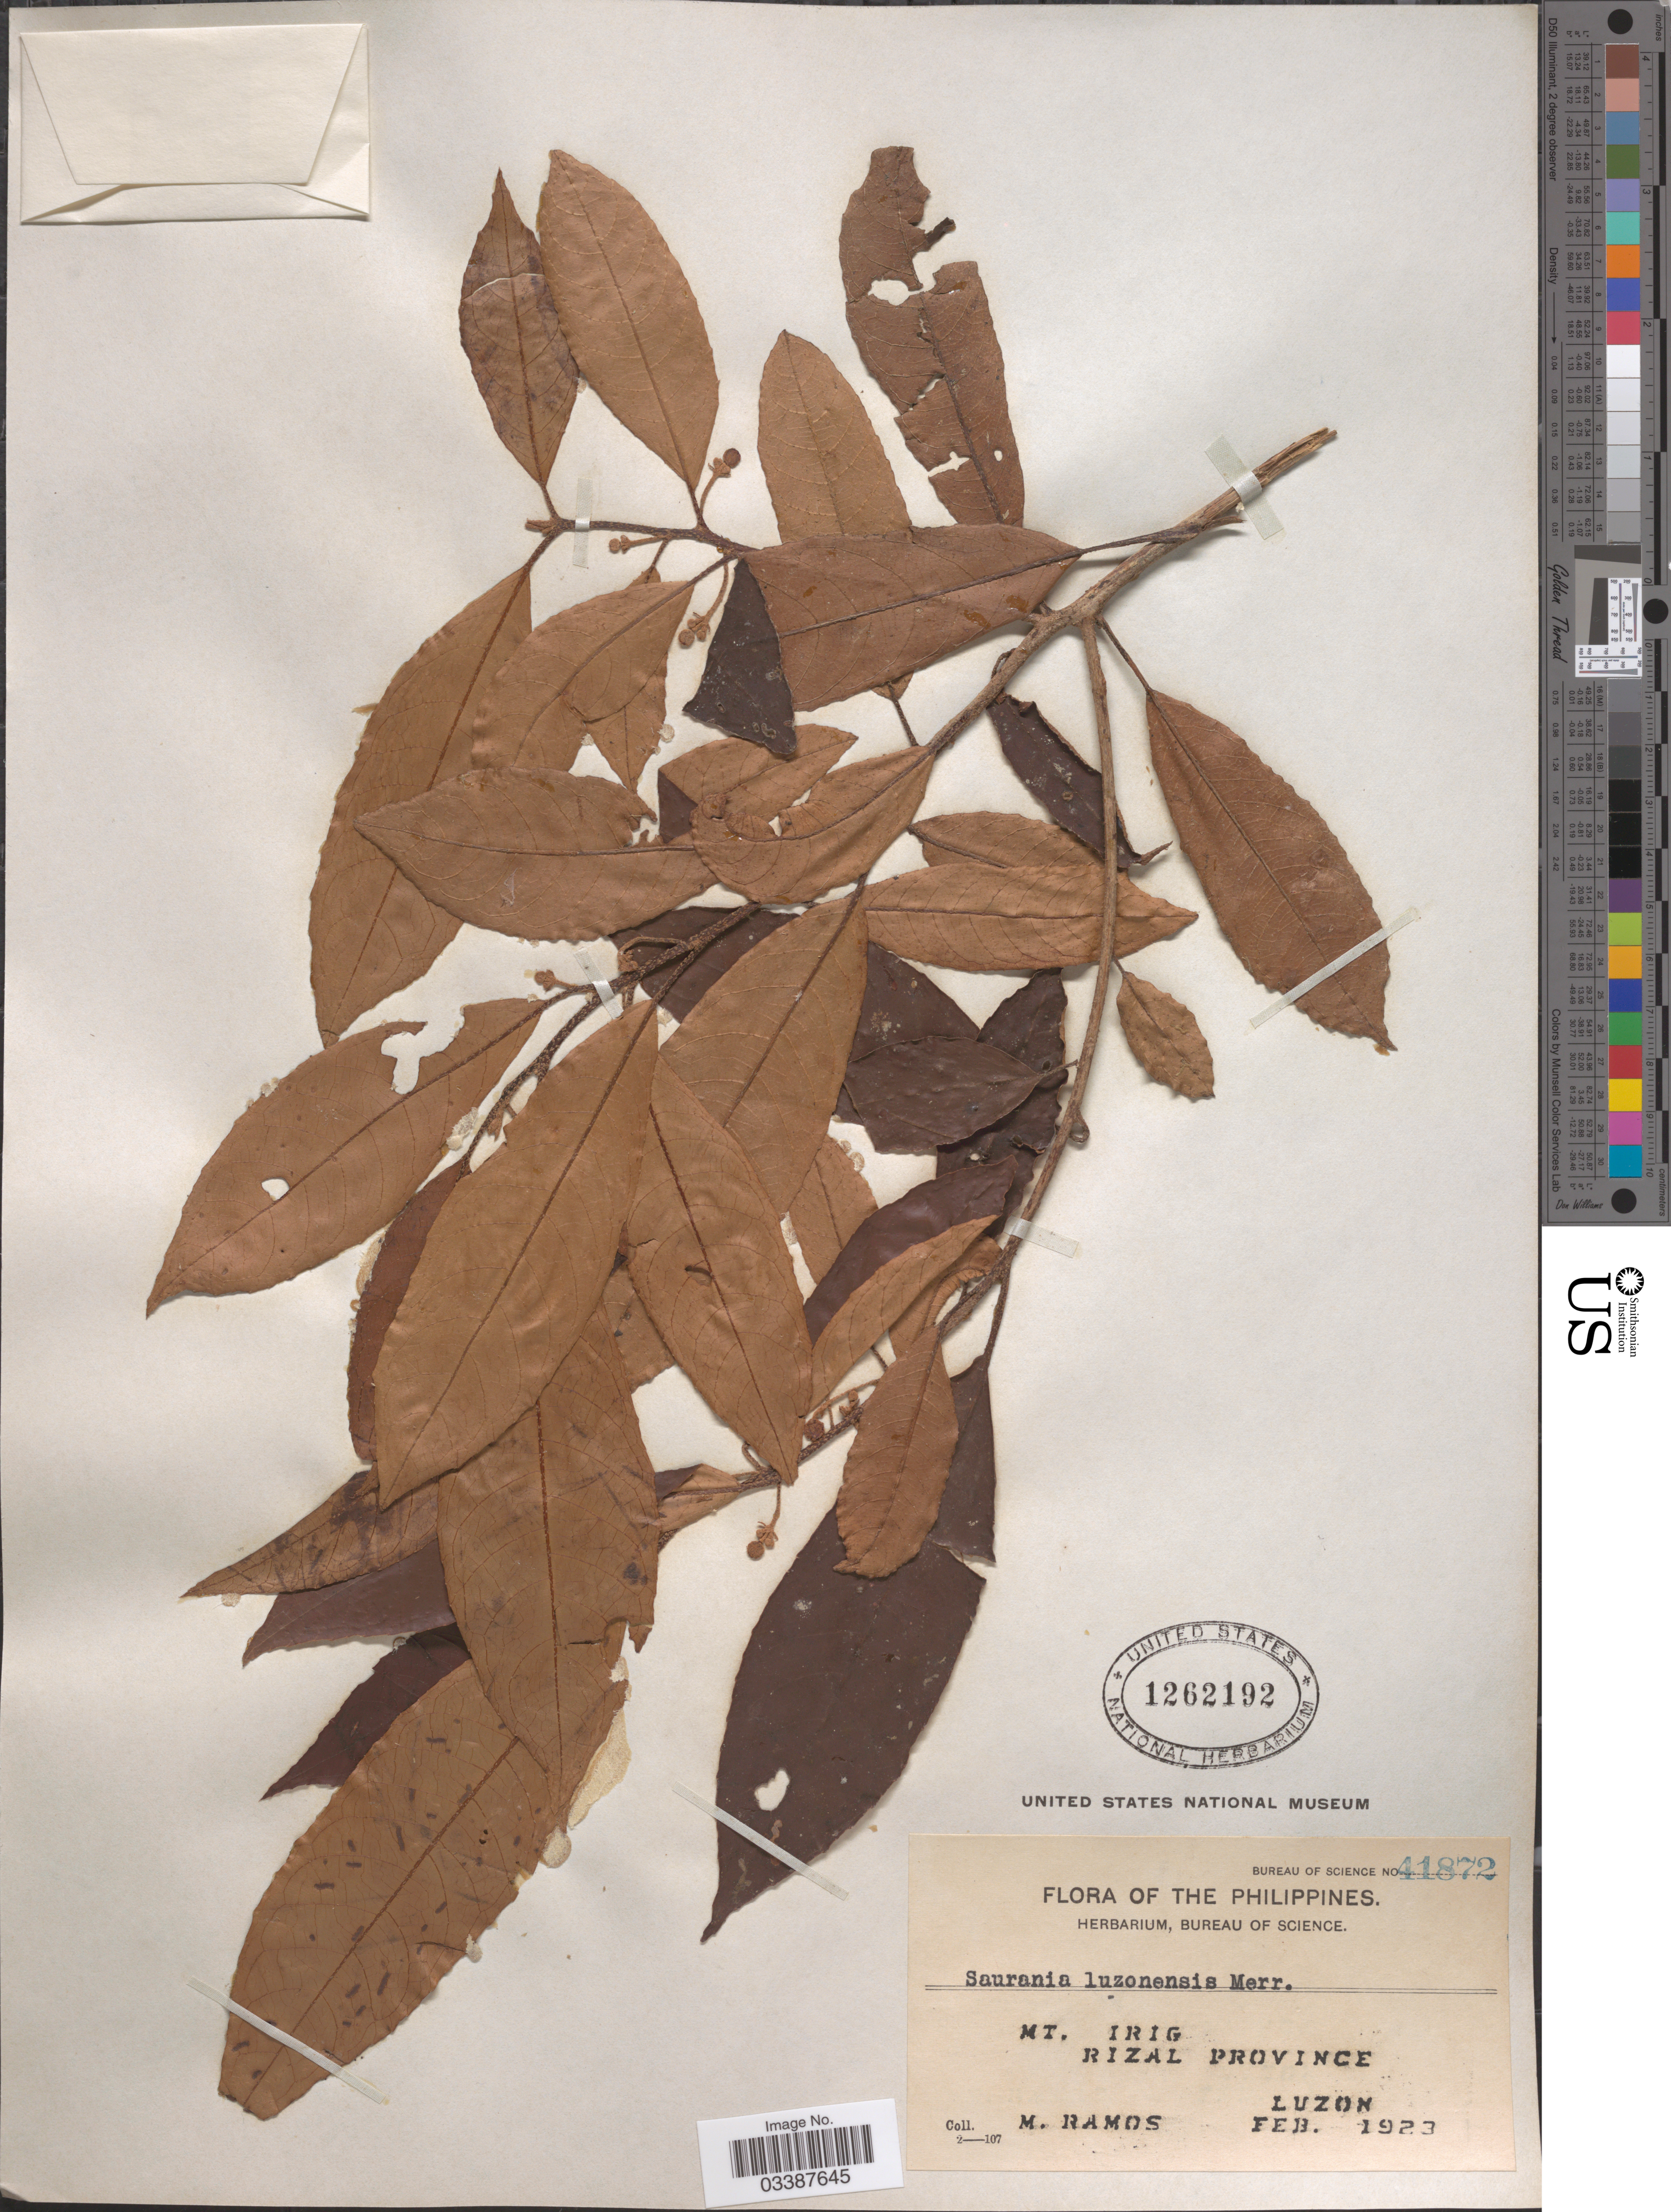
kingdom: Plantae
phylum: Tracheophyta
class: Magnoliopsida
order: Ericales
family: Actinidiaceae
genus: Saurauia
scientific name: Saurauia luzoniensis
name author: Merr.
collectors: M. Ramos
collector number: Bureau of Science 41872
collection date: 1923-02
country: Philippines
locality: Mt. Irig, Rizal Province, Luzon.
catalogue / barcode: US 1262192